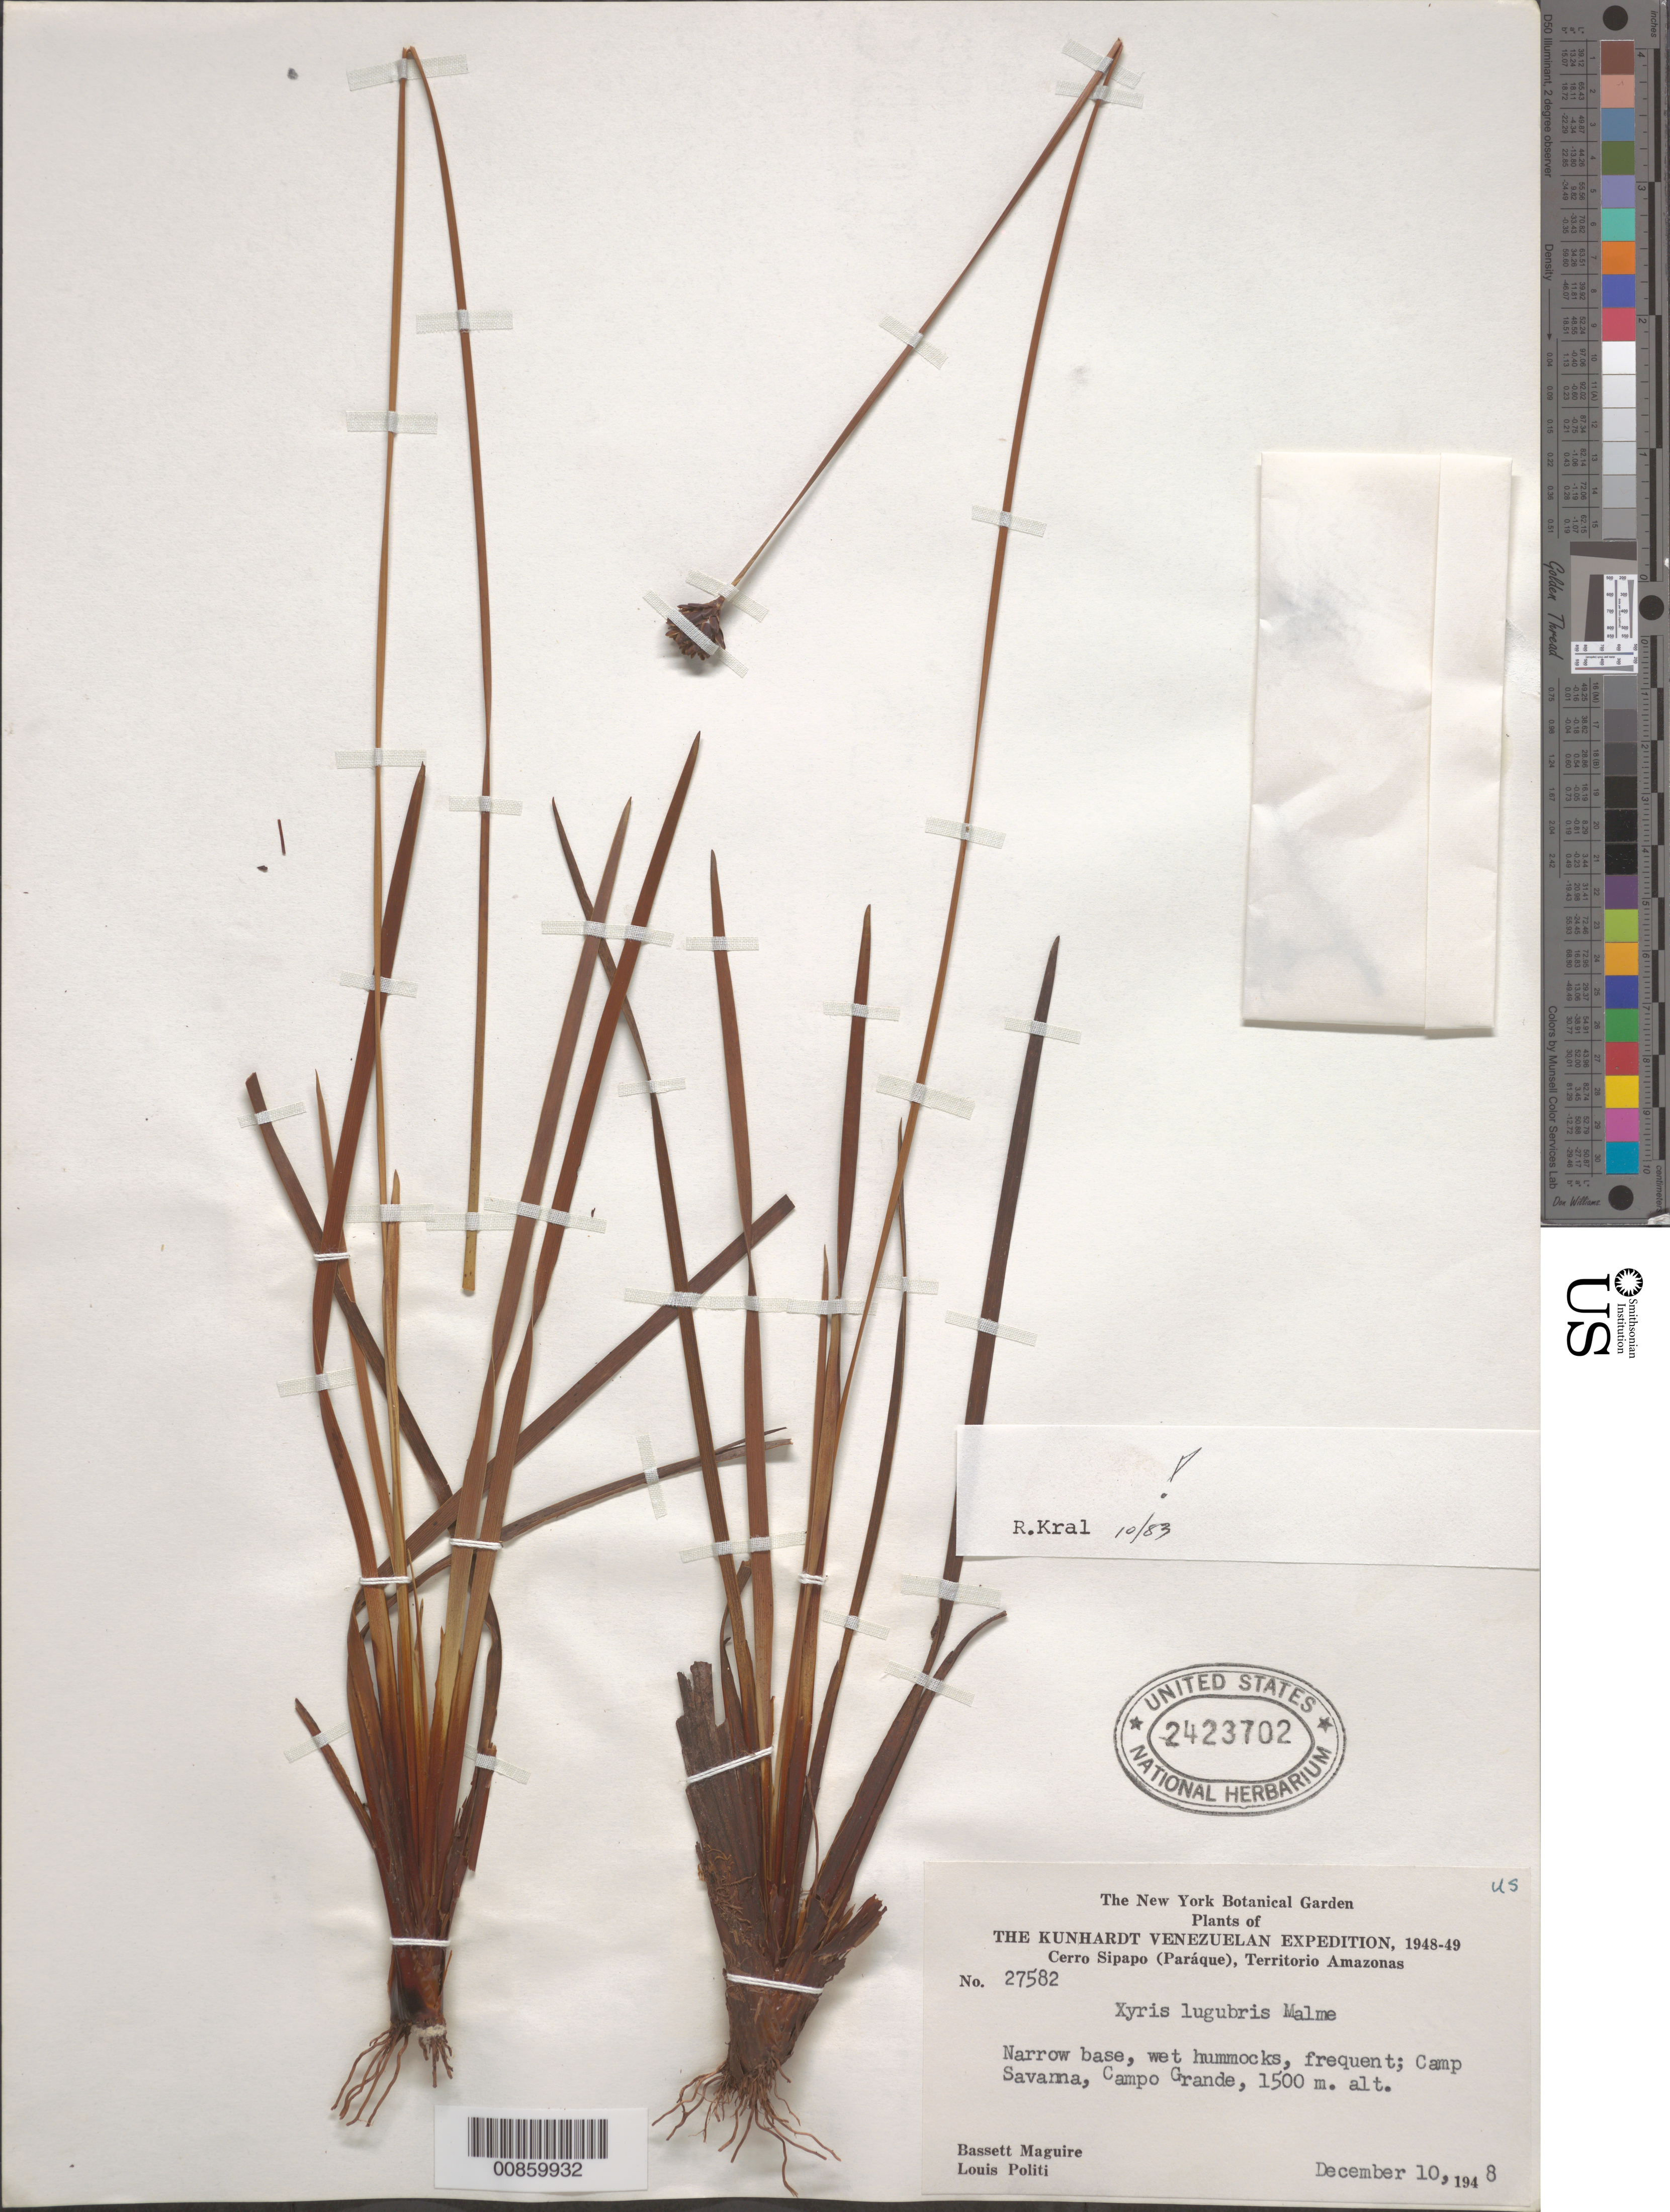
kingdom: Plantae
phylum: Tracheophyta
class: Liliopsida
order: Poales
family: Xyridaceae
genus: Xyris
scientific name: Xyris lugubris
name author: Malme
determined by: Kral, Robert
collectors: B. Maguire & L. Politi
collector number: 27582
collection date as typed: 10-Dec-48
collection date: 1948-12-10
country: Venezuela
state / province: Amazonas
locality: Cerro Sipapo (Paráque), Savanna Camp, Campo Grande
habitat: Wet hummocks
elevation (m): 1500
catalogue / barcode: US 2423702